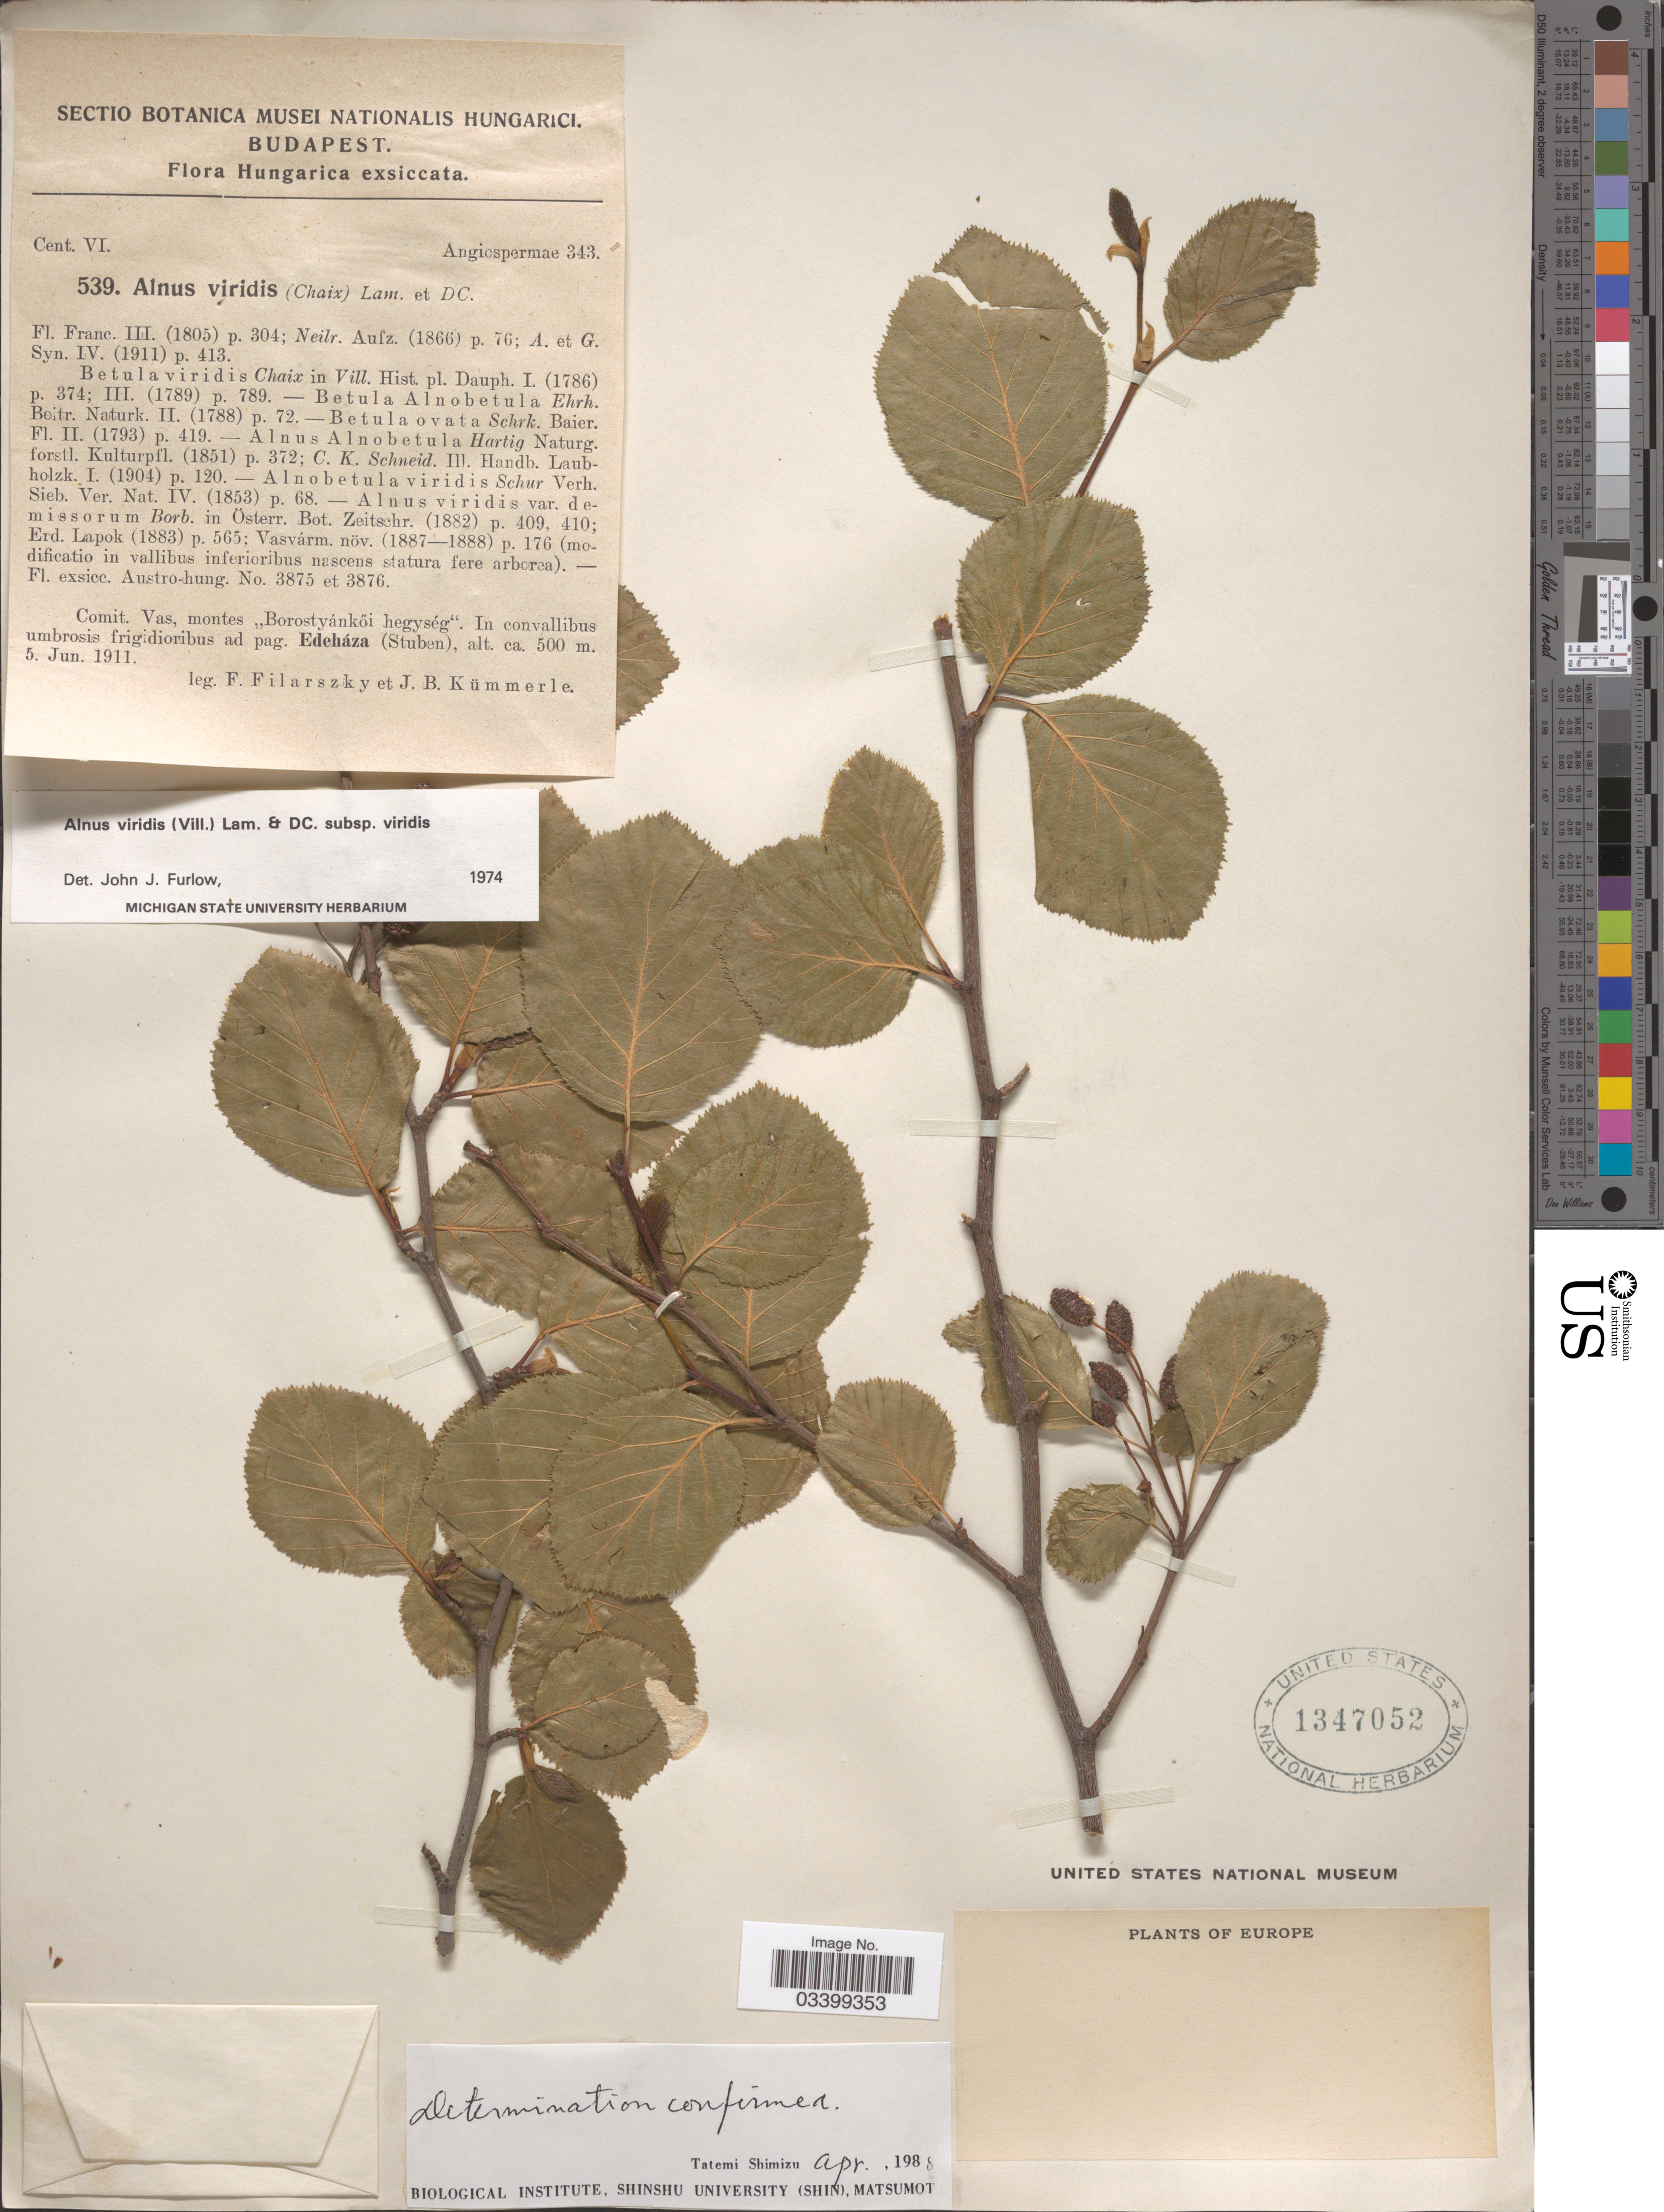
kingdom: Plantae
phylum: Tracheophyta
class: Magnoliopsida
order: Fagales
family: Betulaceae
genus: Alnus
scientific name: Alnus viridis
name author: (Chaix) DC.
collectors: F. Filarszky & J. Kummerle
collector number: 539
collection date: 1911-06-05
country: Hungary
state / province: Budapest, Capital District of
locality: Comit. Vas, Montes "Borostyánköi hegység". In convallibus umbrosis frigidioribus ad pag. Edeháza (Stuben).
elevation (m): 500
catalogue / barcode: US 1347052